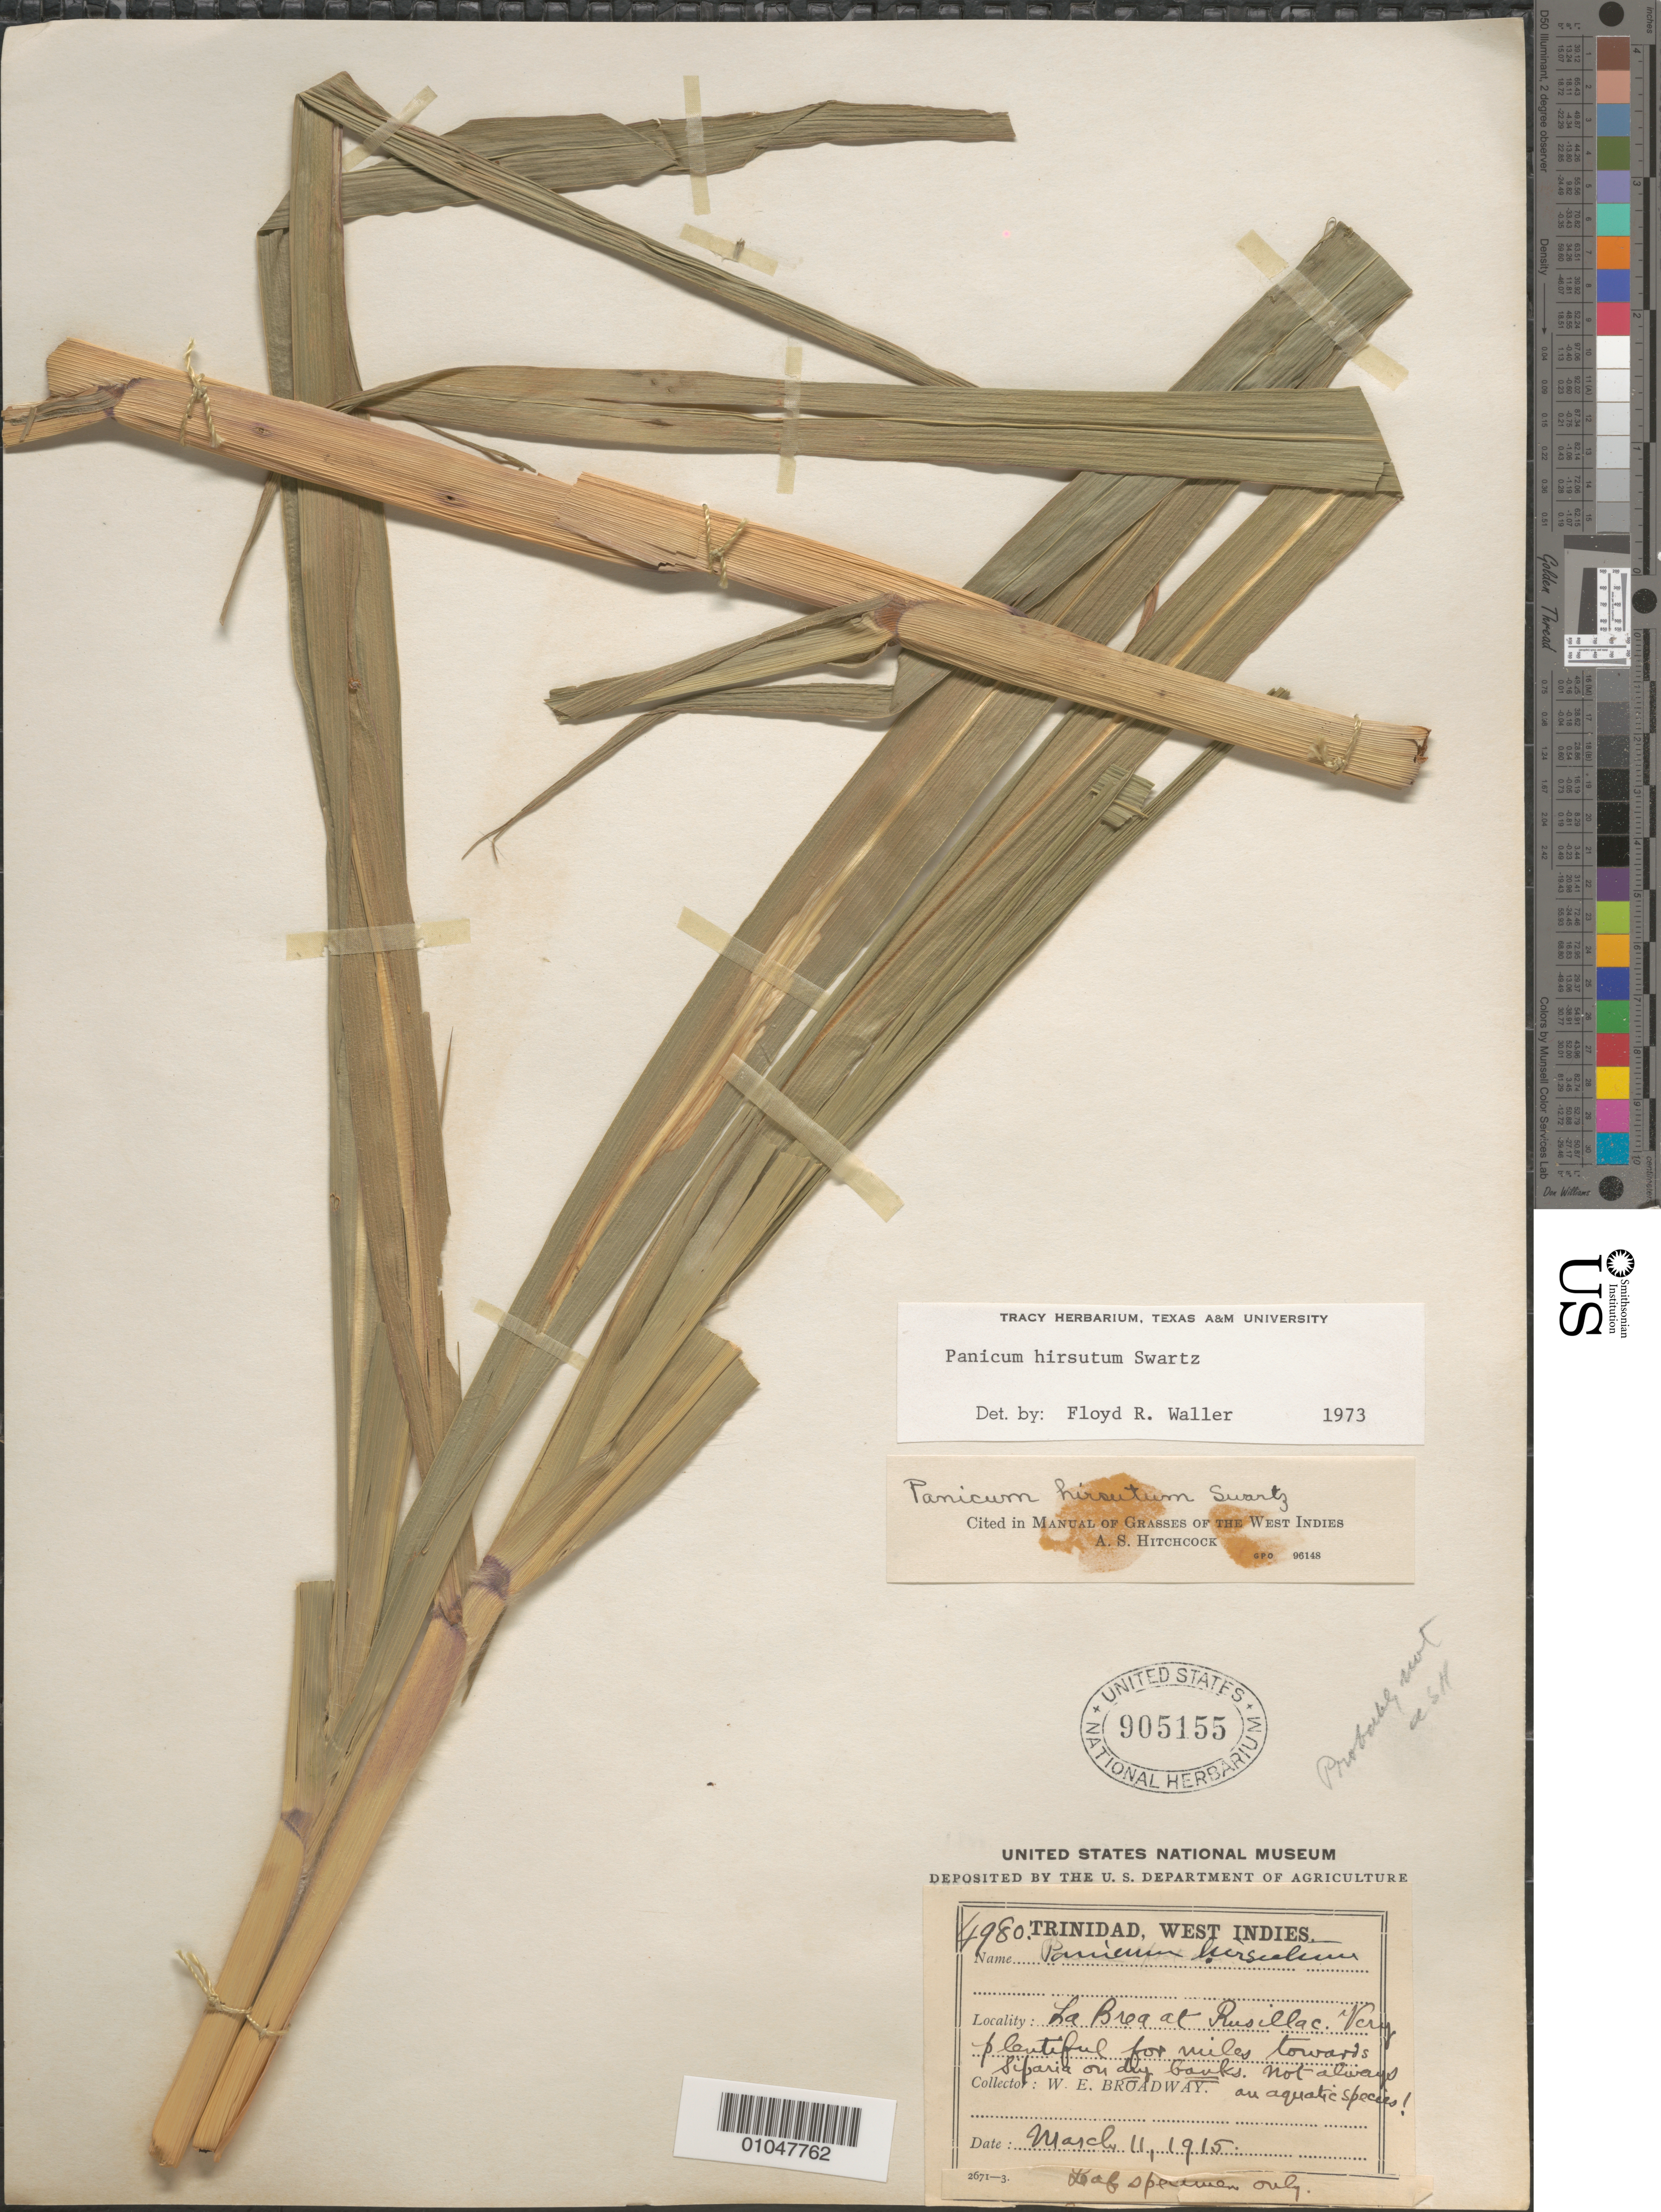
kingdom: Plantae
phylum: Tracheophyta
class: Liliopsida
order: Poales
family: Poaceae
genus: Panicum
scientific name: Panicum hirsutum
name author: Sw.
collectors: W. E. Broadway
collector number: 4980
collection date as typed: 11 Mar 1915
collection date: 1915-03-11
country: Trinidad and Tobago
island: Trinidad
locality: La Brea at Rusillae, towards Sibaria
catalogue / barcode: US 905155